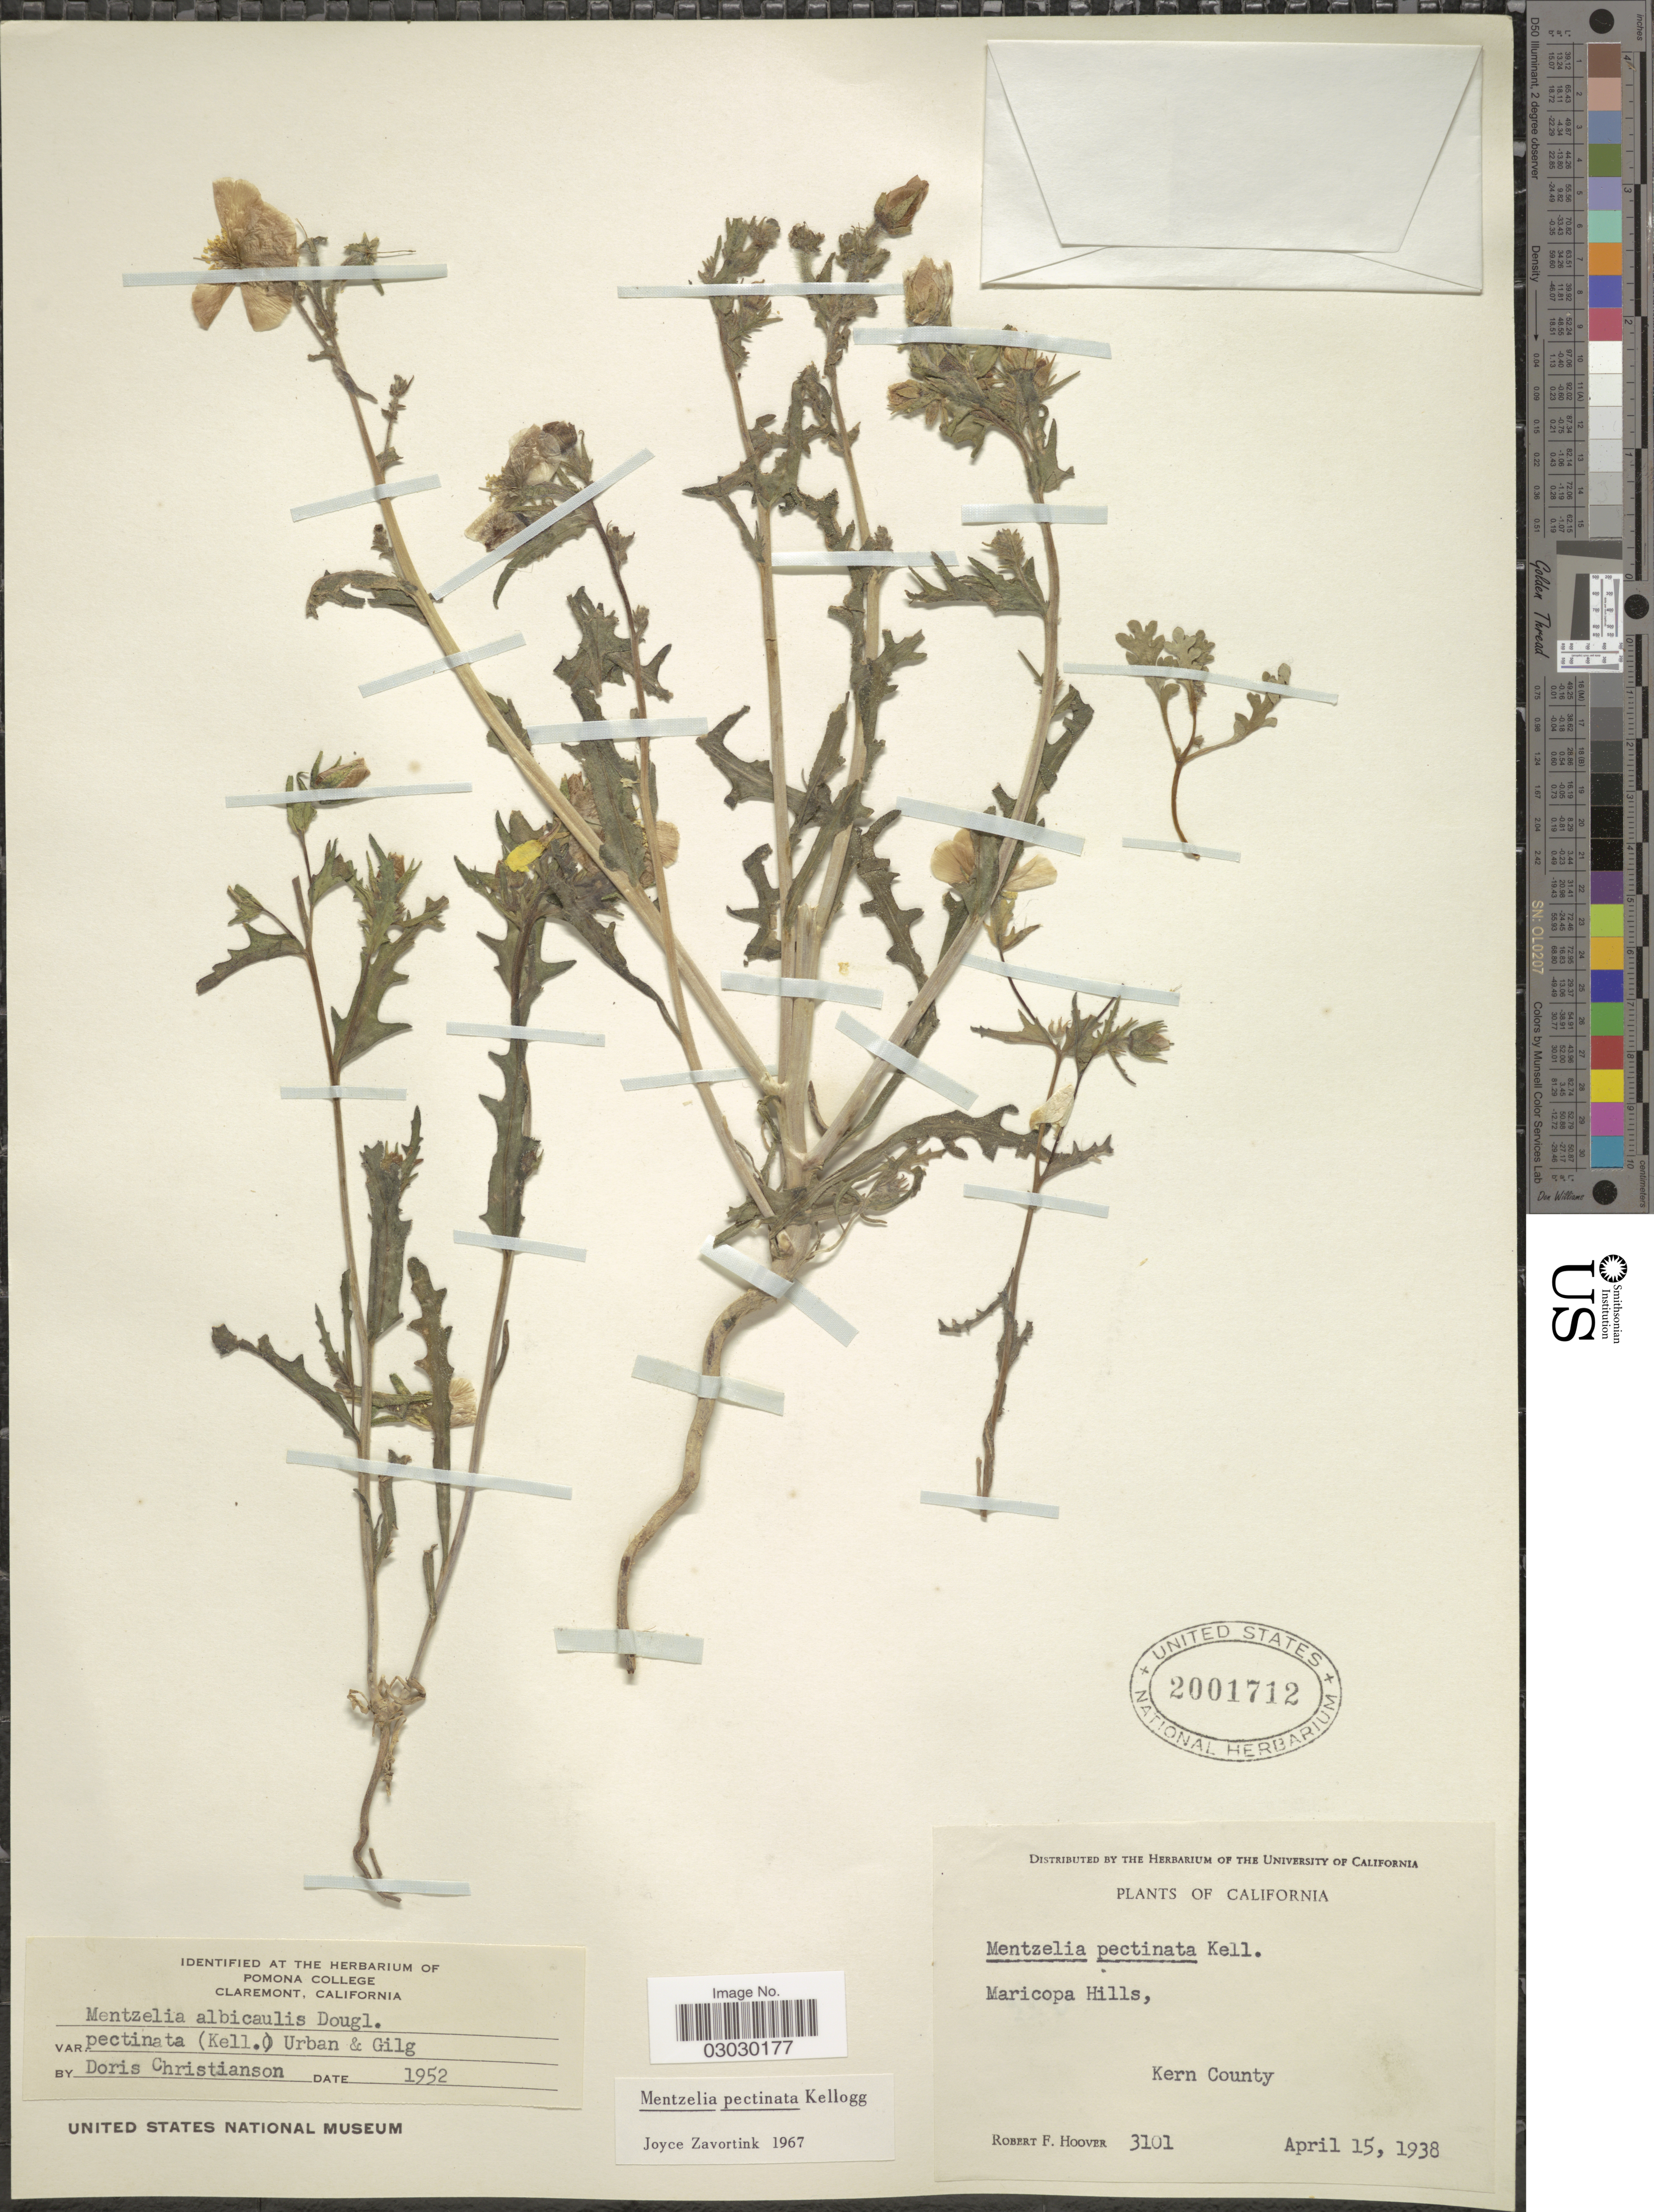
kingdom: Plantae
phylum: Tracheophyta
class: Magnoliopsida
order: Cornales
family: Loasaceae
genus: Mentzelia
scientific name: Mentzelia pectinata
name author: Kellogg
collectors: R. F. Hoover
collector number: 3101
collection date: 1938-04-15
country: United States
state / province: California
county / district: Kern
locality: Kern County, Maricopa Hills.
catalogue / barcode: US 2001712